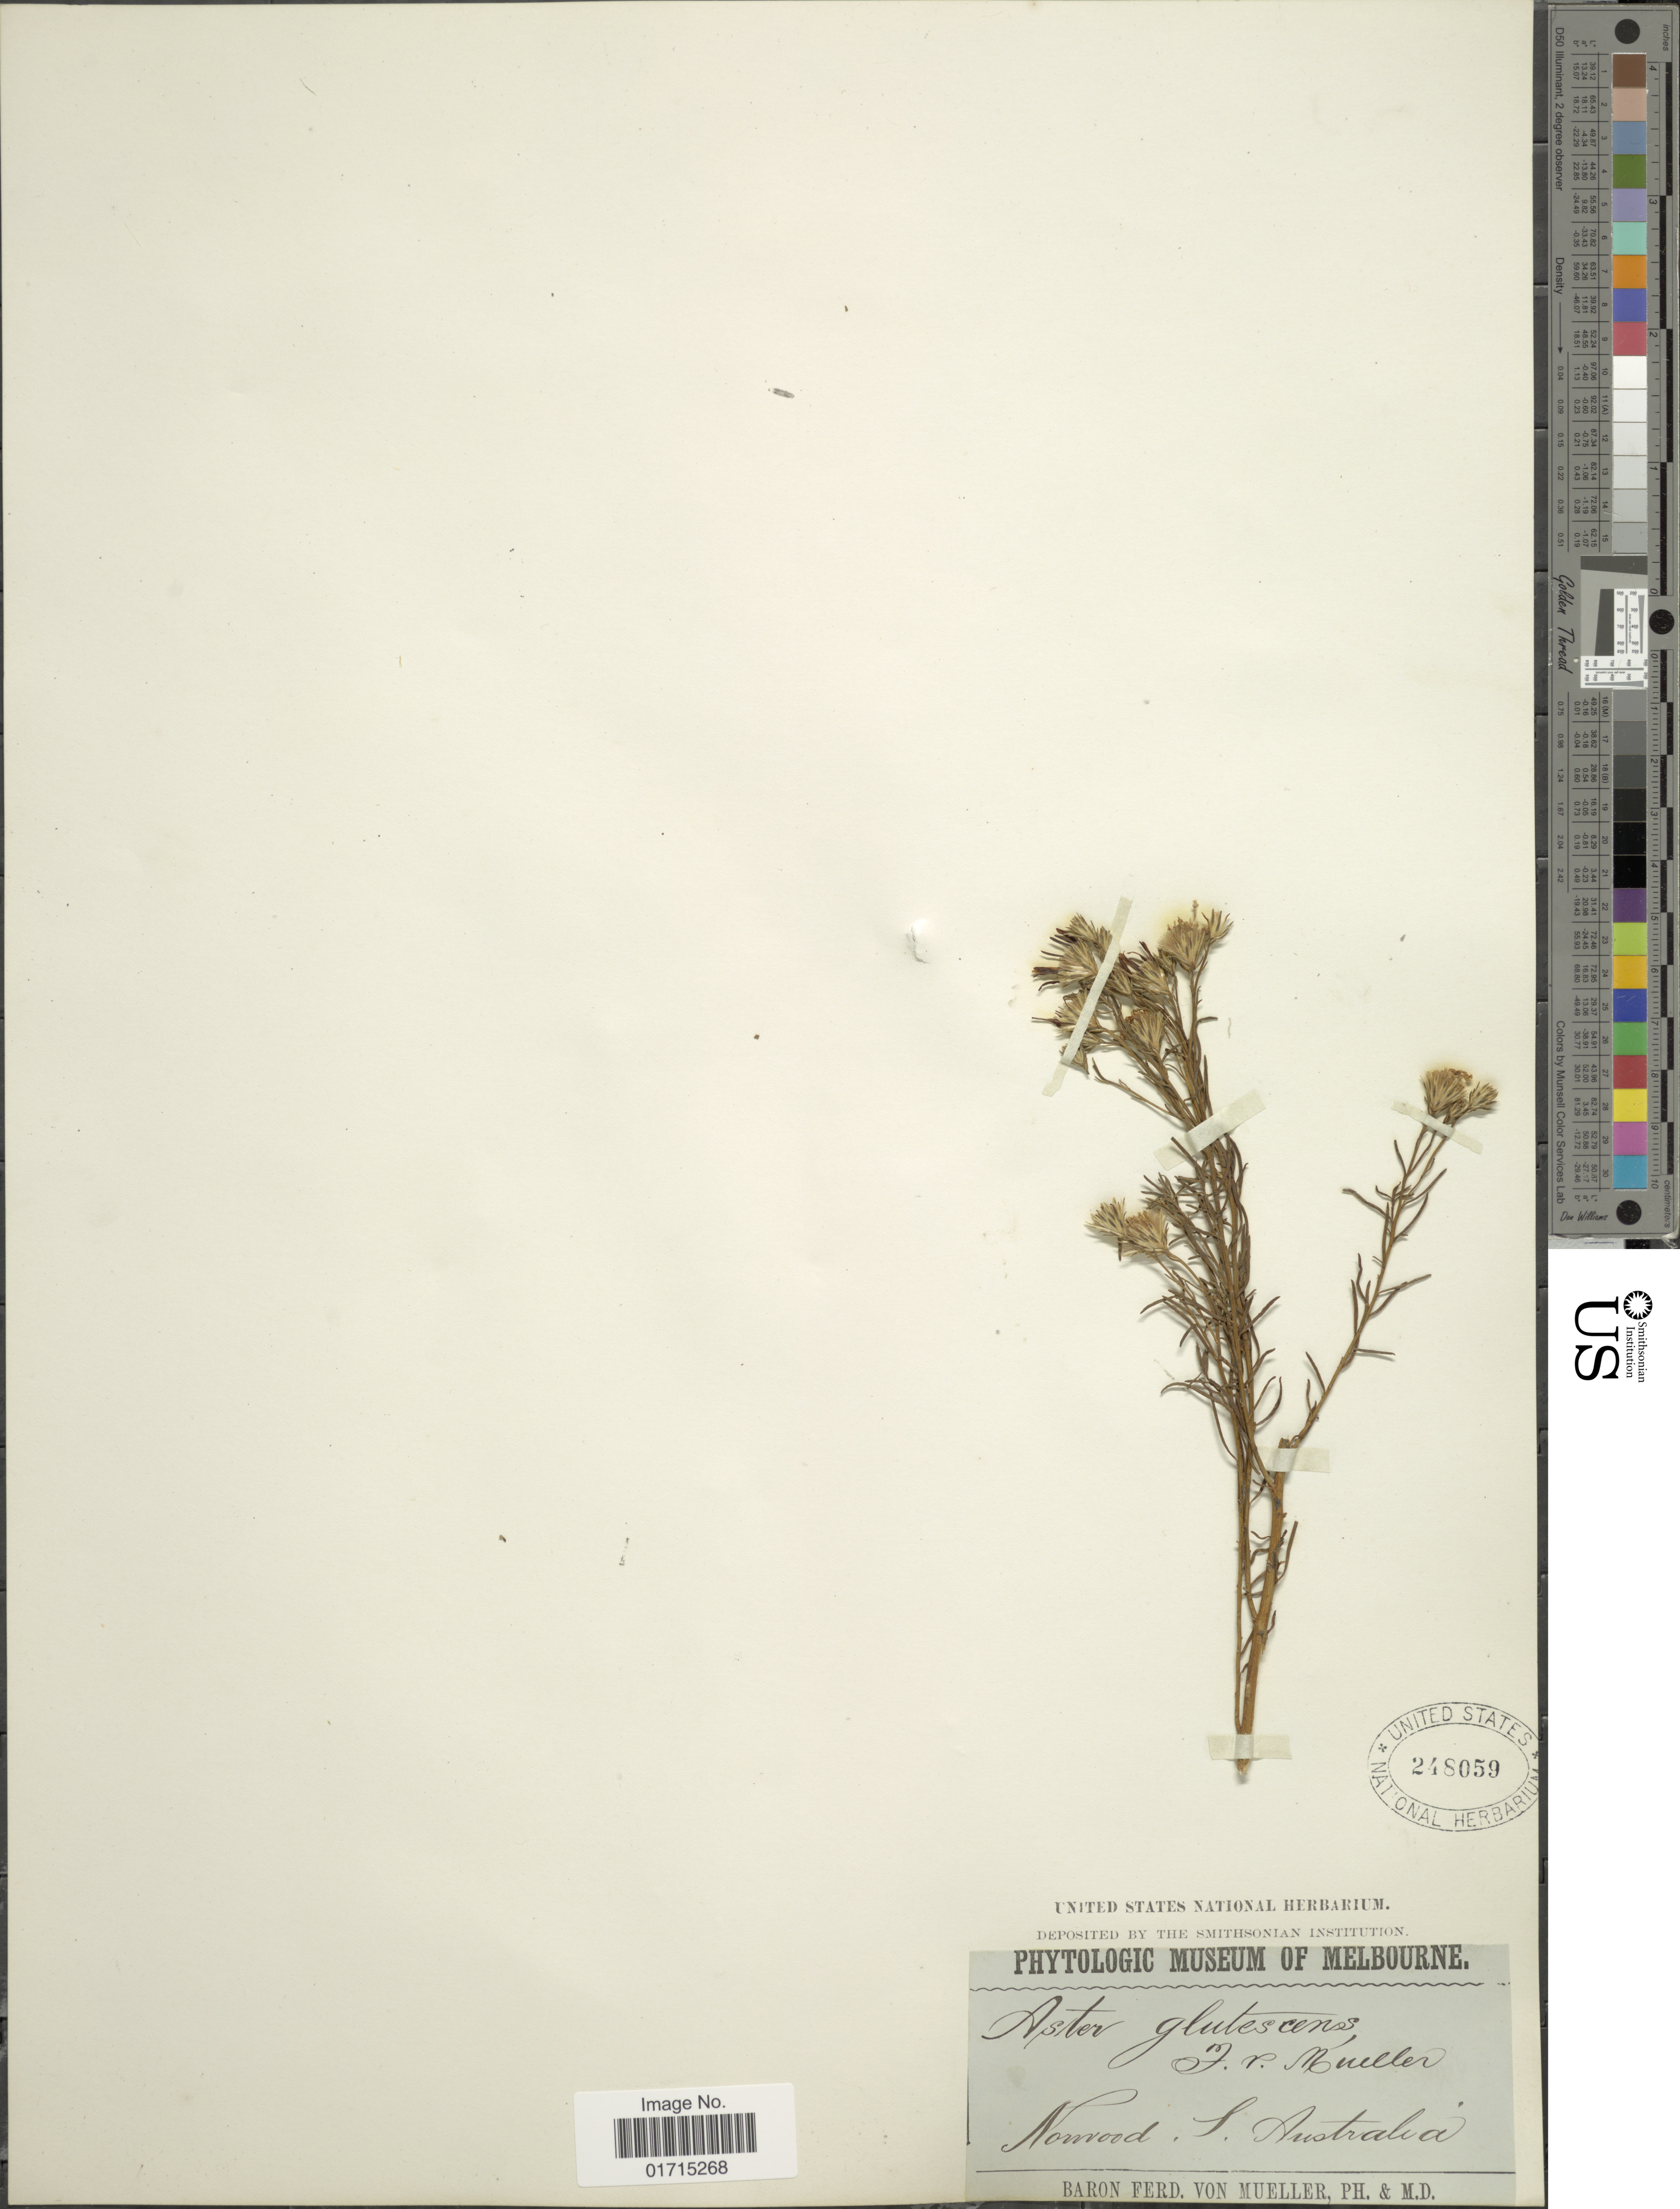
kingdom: Plantae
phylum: Tracheophyta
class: Magnoliopsida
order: Asterales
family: Asteraceae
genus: Olearia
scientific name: Olearia glutinosa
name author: (Lindl.) Benth.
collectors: B. von Mueller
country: Australia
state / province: South Australia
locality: Norwood.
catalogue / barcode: US 248059